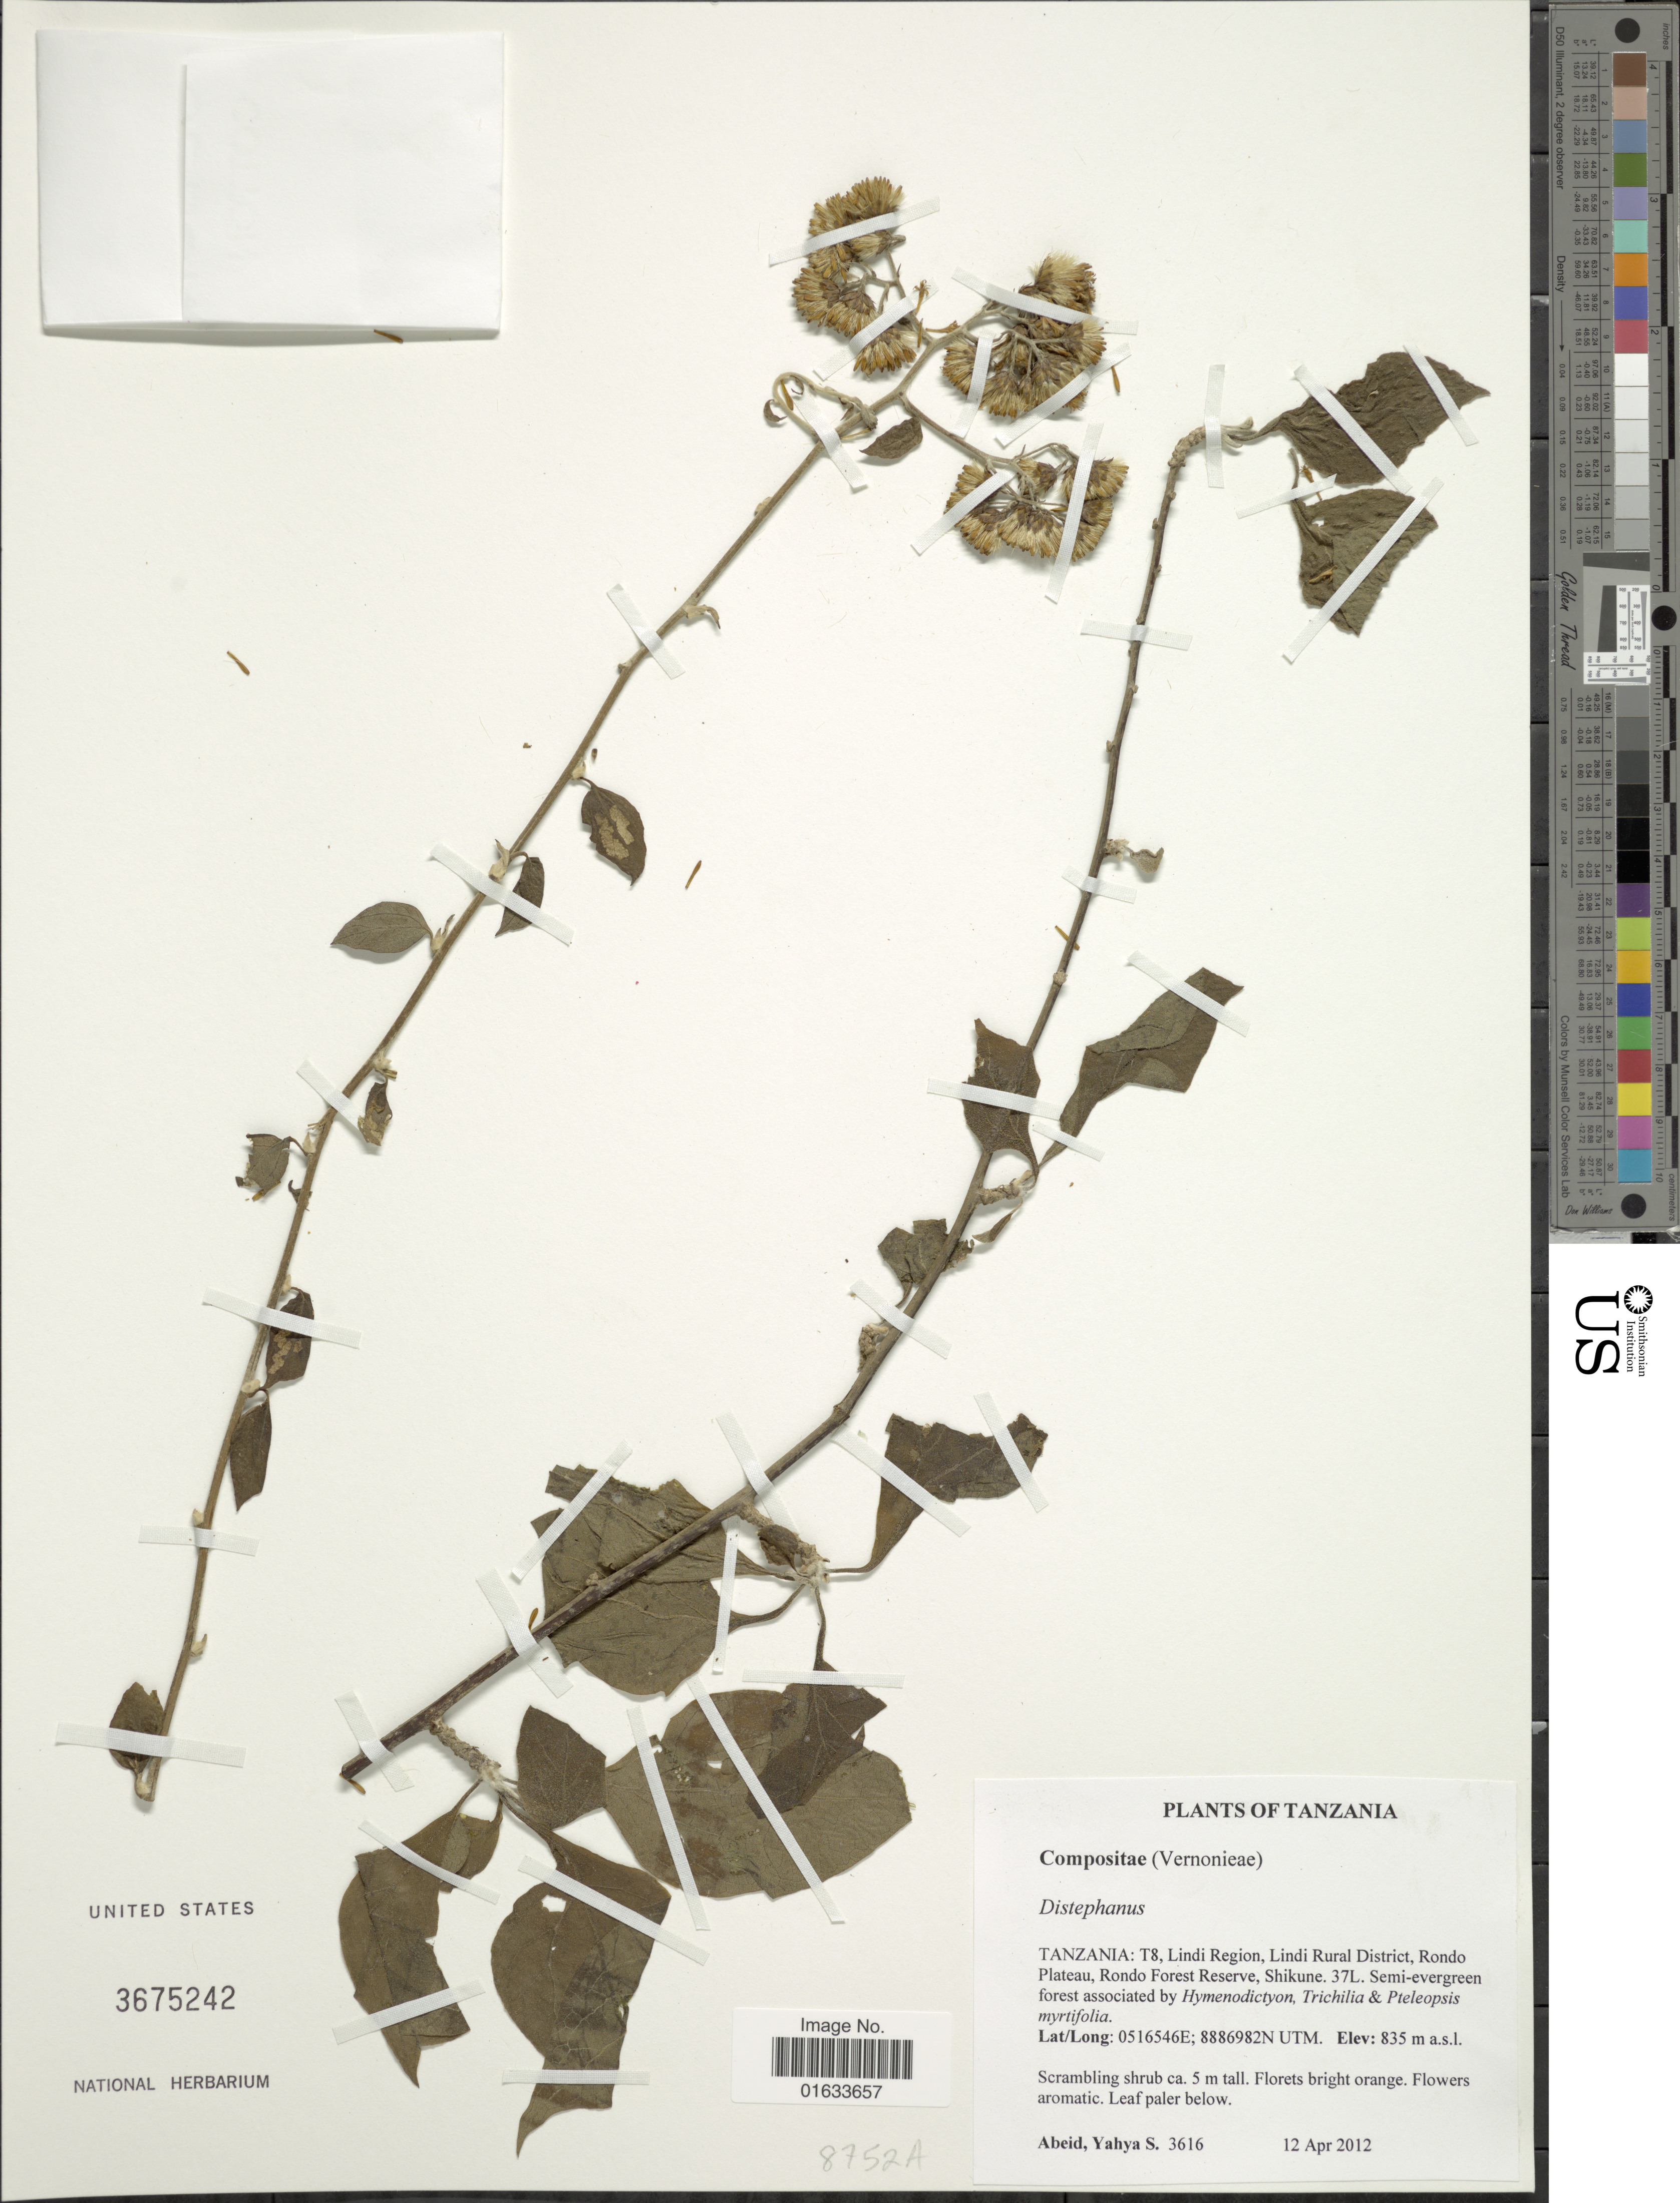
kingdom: Plantae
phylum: Tracheophyta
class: Magnoliopsida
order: Asterales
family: Asteraceae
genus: Distephanus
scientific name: Distephanus sp.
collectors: Y. Abeid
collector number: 3616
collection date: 2012-04-12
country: Tanzania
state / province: Lindi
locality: Tanzania: T8, Lindi Region, Lindi Rural District, Rondo Plateau, Rondo Forest Reserve, Shikune, 37L.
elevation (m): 835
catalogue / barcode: US 3675242